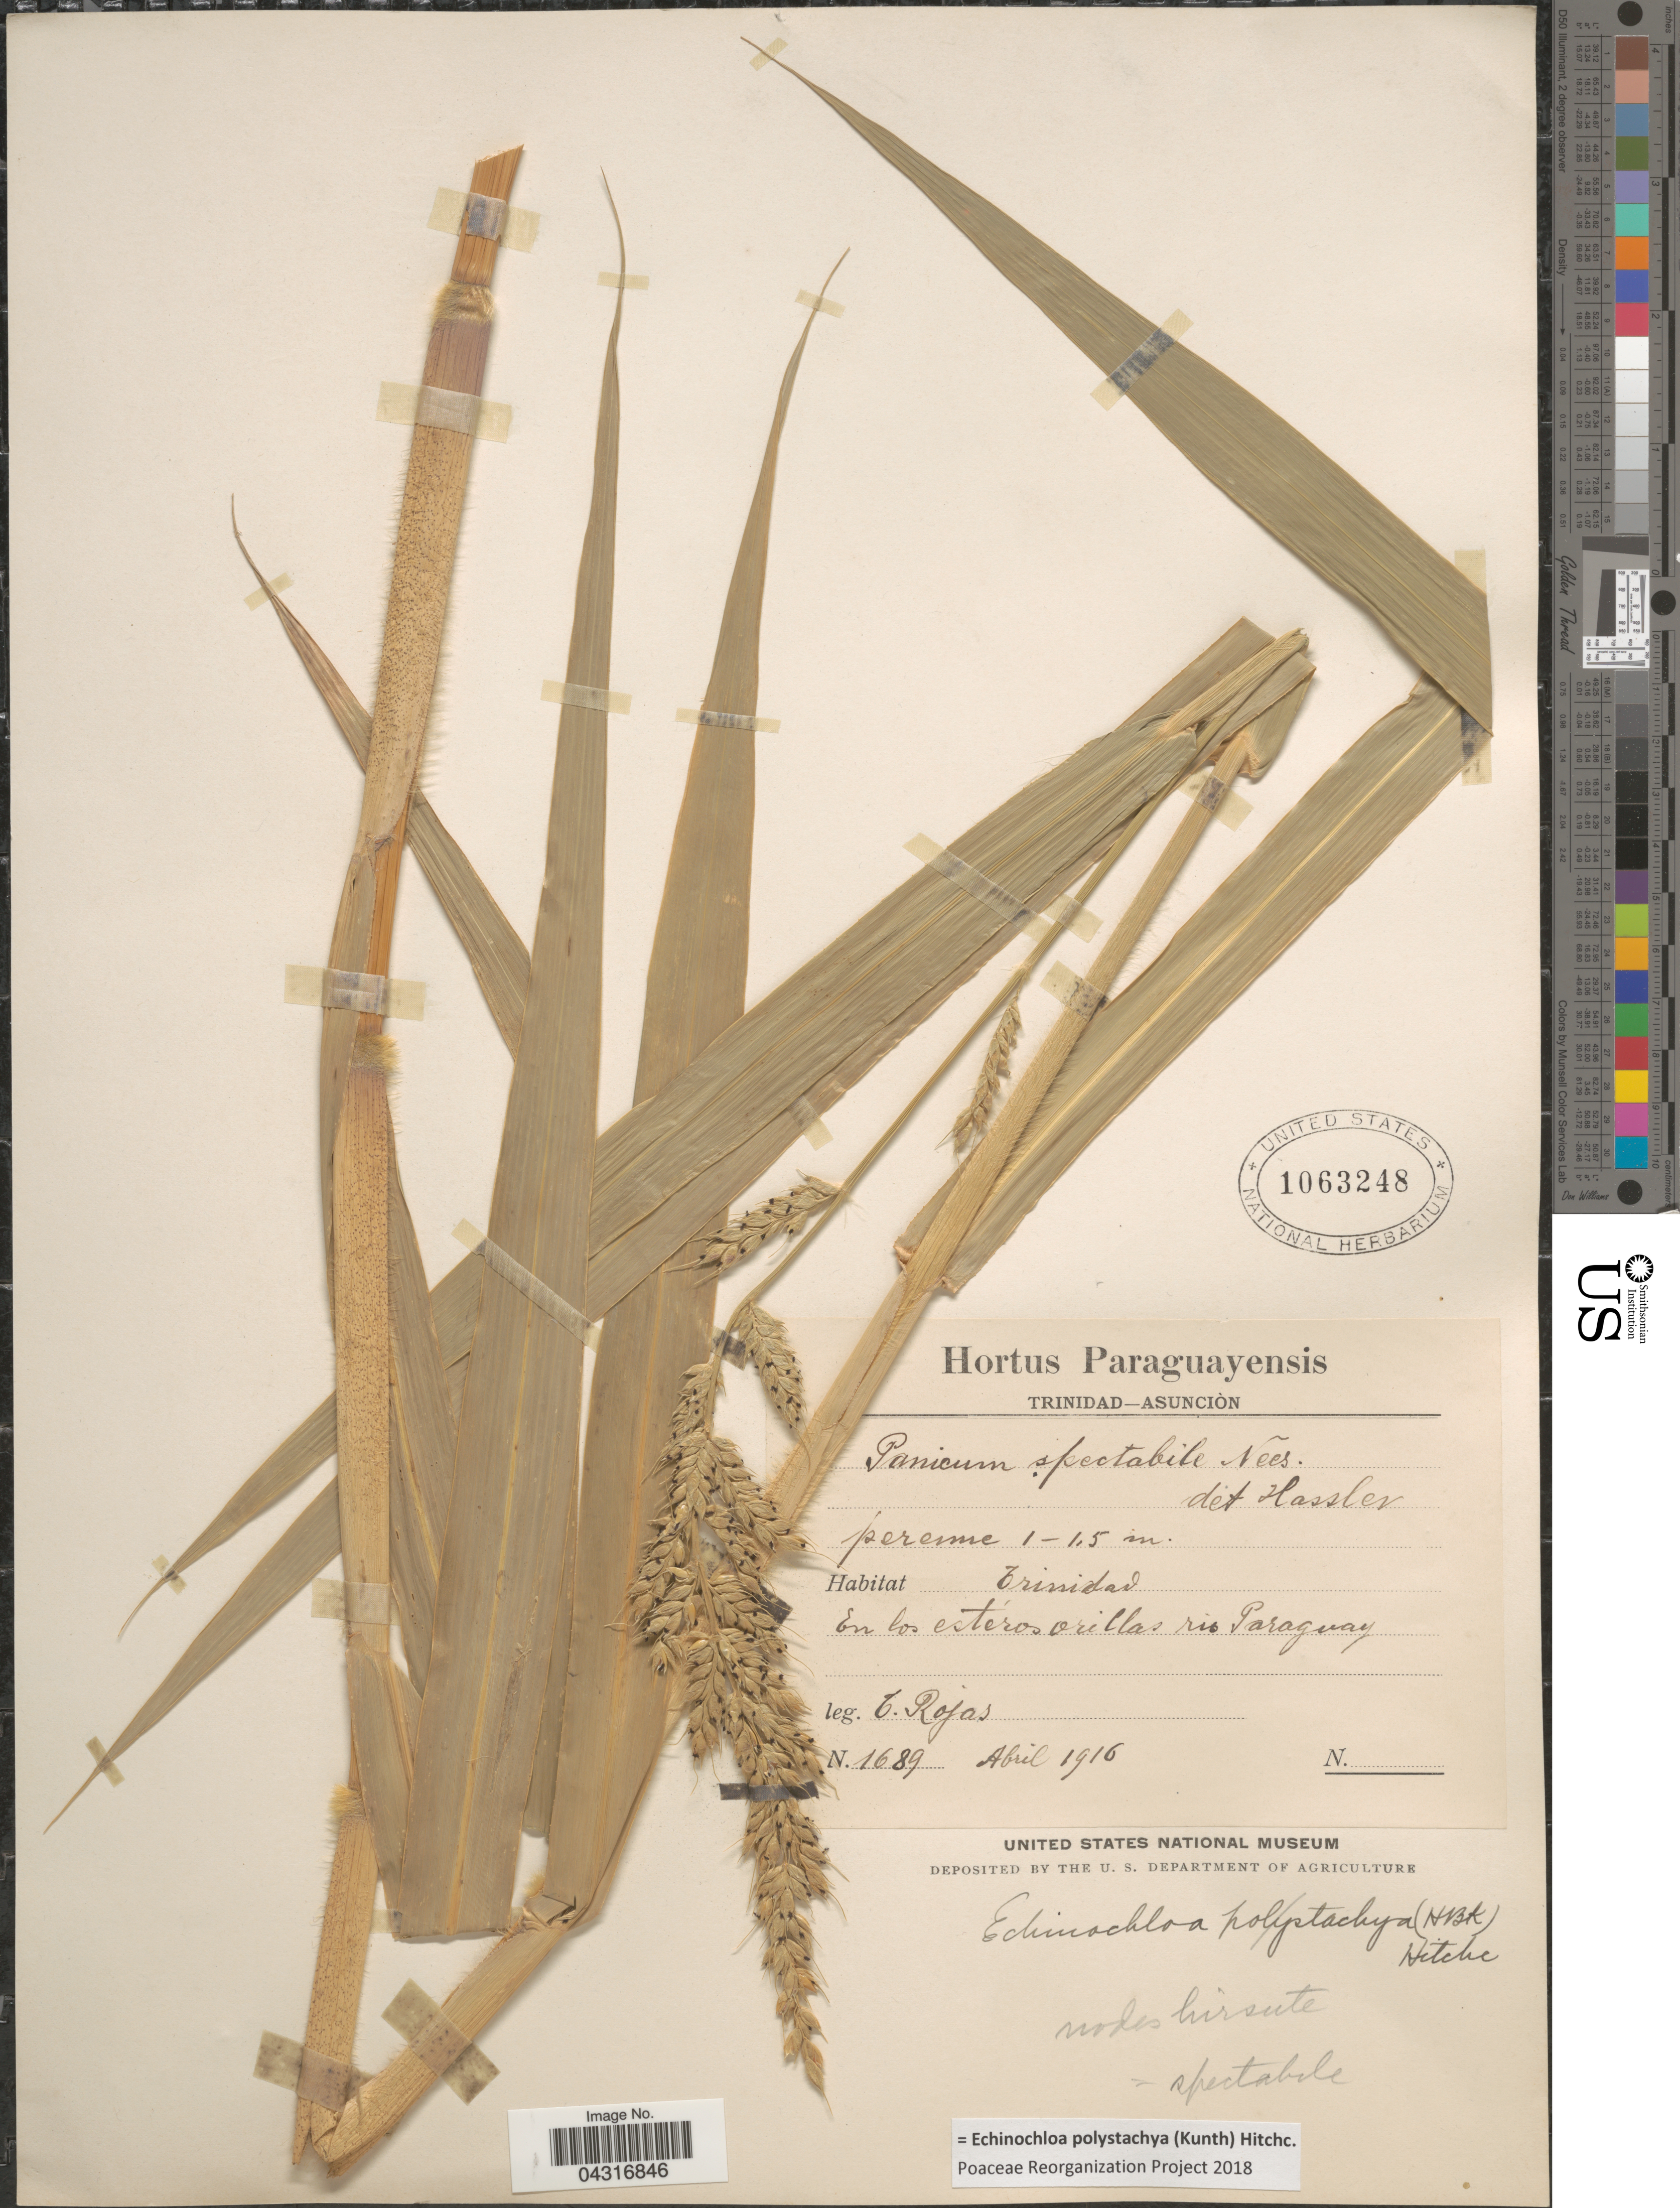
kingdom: Plantae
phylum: Tracheophyta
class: Liliopsida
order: Poales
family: Poaceae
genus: Echinochloa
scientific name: Echinochloa polystachya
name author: (Kunth) Hitchc.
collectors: T. Rojas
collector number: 1689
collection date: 1916-04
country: Paraguay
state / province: Asuncion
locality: Trinidad. En los estéros orillas rio Paraguay.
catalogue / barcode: US 1063248